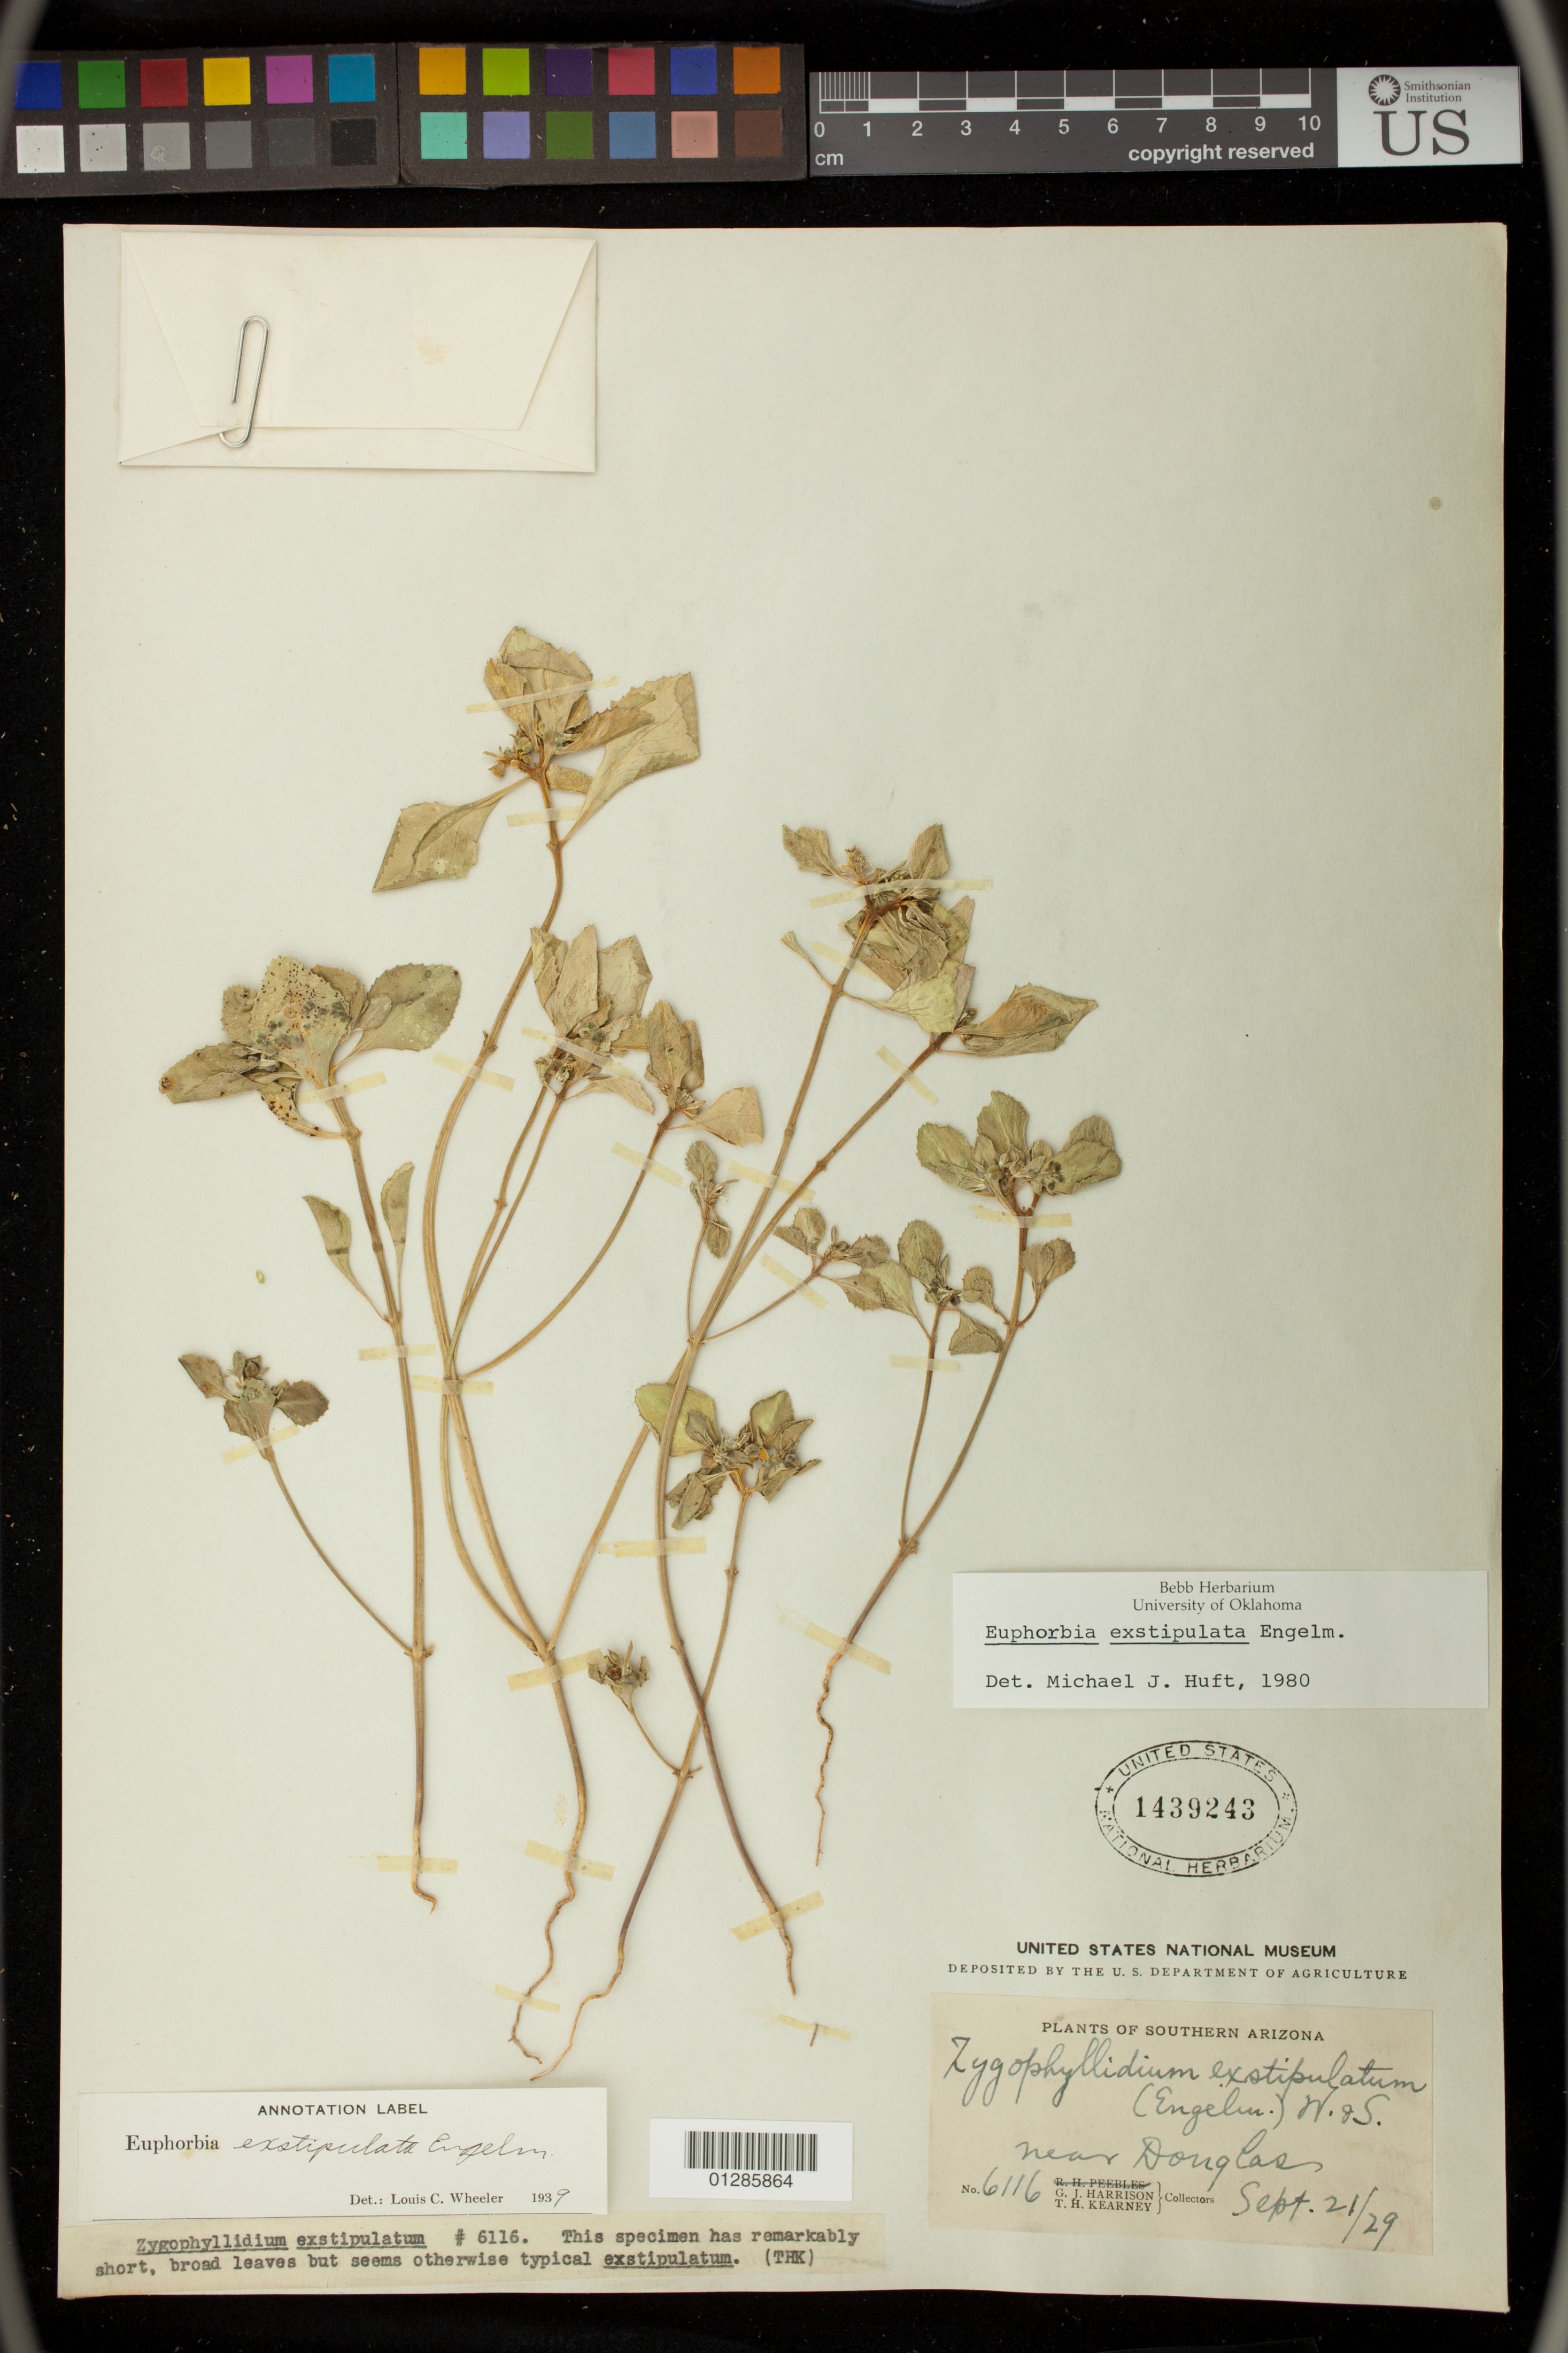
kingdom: Plantae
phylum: Tracheophyta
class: Magnoliopsida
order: Malpighiales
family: Euphorbiaceae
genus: Euphorbia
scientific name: Euphorbia exstipulata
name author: Engelm. in Emory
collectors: G. J. Harrison & T. H. Kearney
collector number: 6116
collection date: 1929-09-21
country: United States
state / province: Arizona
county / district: Cochise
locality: Near Douglas.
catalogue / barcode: US 1439243